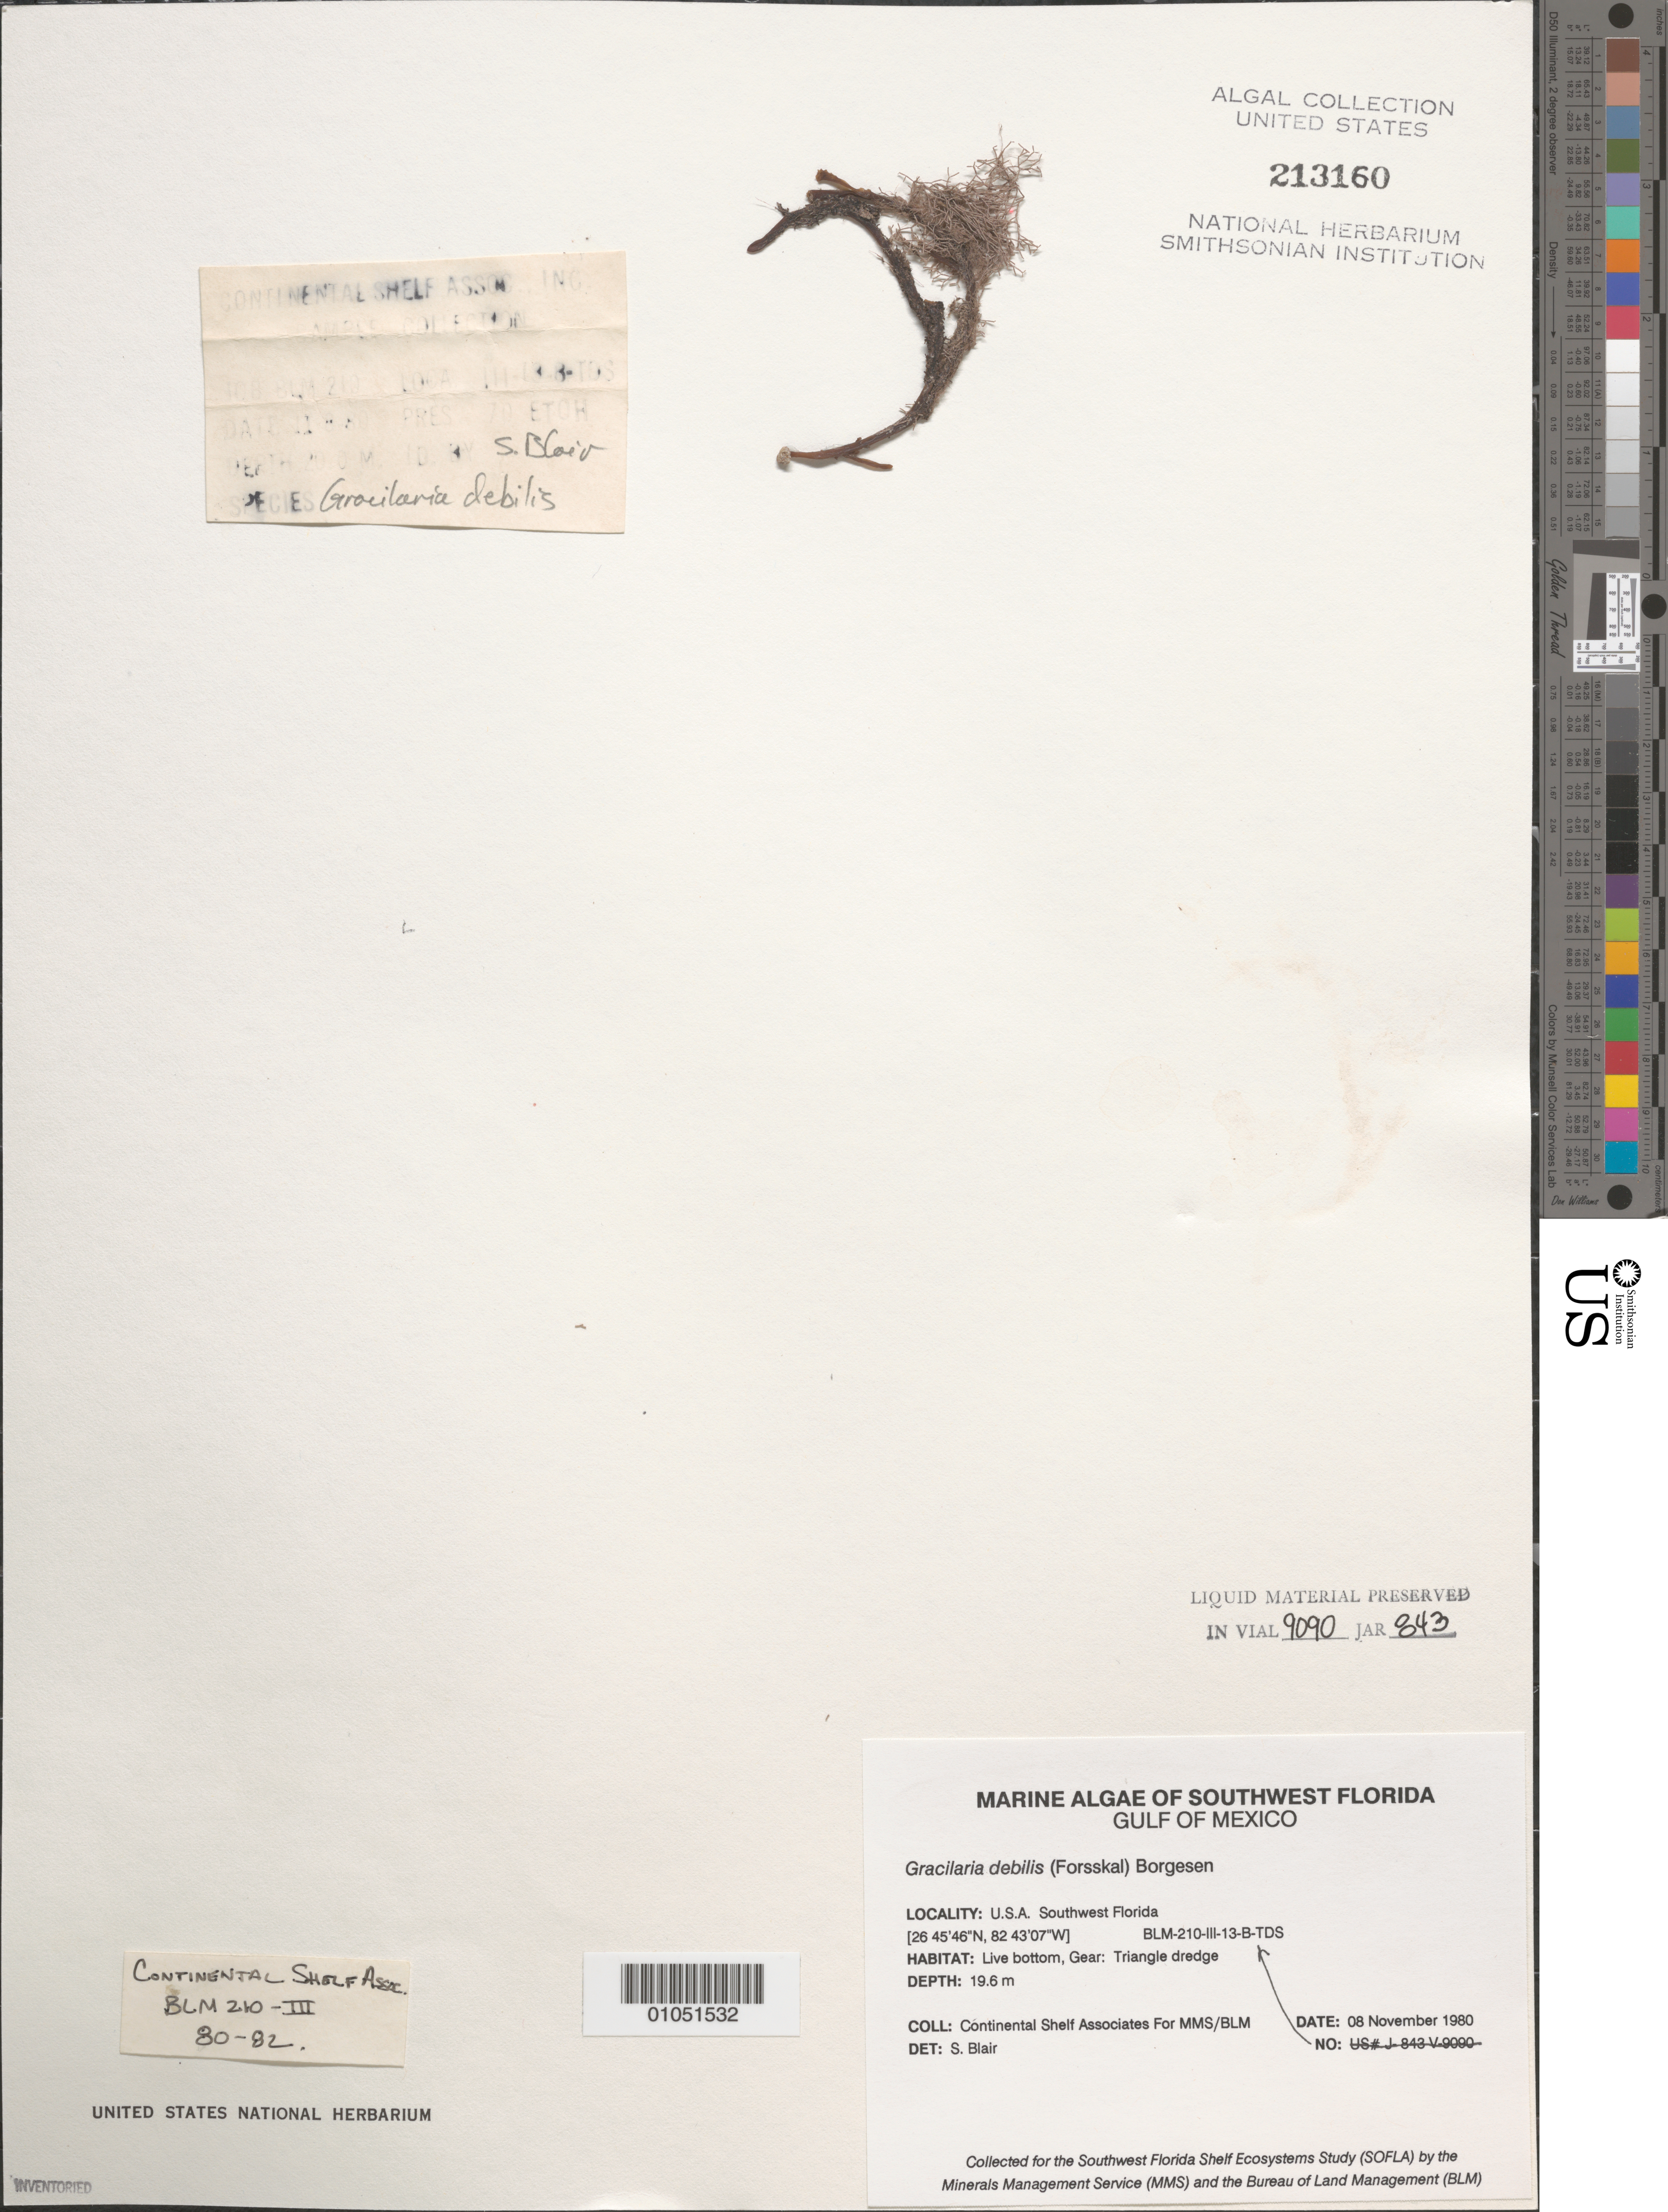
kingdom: Plantae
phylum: Rhodophyta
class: Florideophyceae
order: Gracilariales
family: Gracilariaceae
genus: Gracilaria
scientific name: Gracilaria debilis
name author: (Forssk.) Børgesen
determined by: Blair, S. M.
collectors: Continental Shelf Associates for the MMS/BLM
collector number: BLM-210-III-13-B-TDS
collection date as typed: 08 Nov 1980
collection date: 1980-11-08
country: United States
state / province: Florida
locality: Gulf of Mexico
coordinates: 26 45'46"N, 82 43'07"W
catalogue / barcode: US 213160